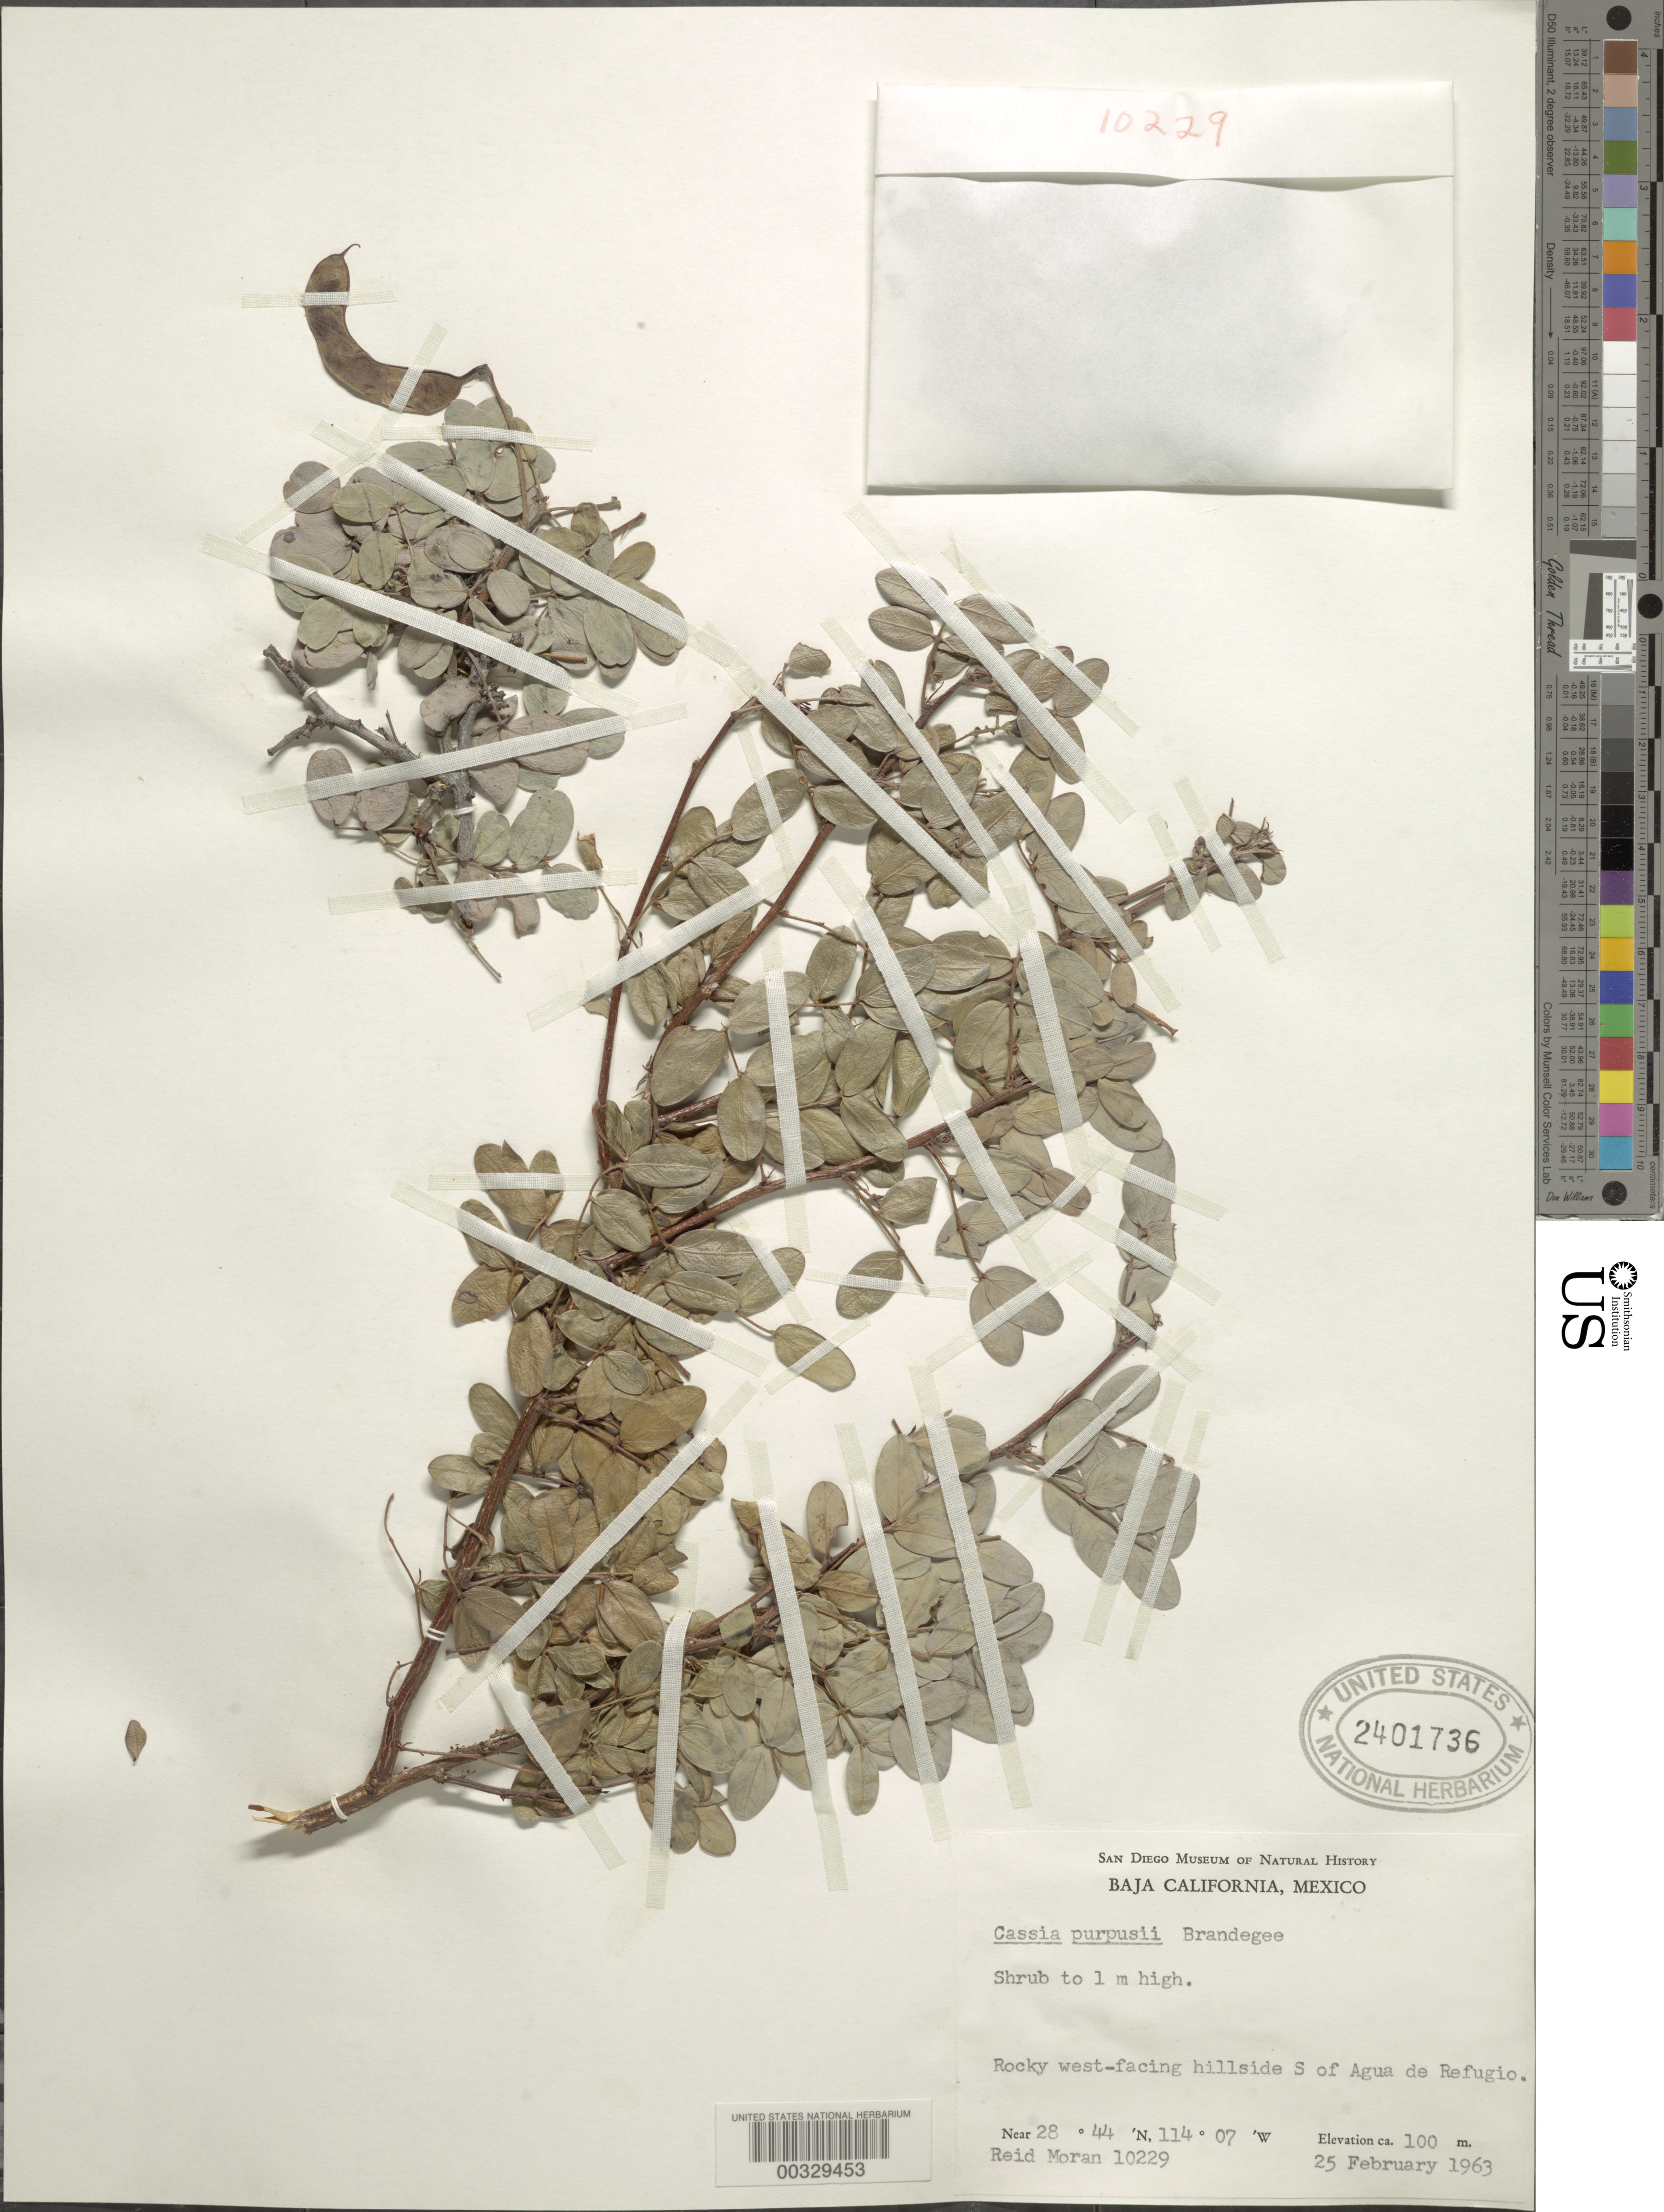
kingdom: Plantae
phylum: Tracheophyta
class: Magnoliopsida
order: Fabales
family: Fabaceae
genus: Senna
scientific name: Senna purpusii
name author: (Brandegee) H.S. Irwin & Barneby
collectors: R. V. Moran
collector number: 10229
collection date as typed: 25 Feb 1963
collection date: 1963-02-25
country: Mexico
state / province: Baja California Norte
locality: S of Agua de Refugio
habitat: Rocky w facing hillside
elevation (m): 100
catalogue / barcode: US 2401736